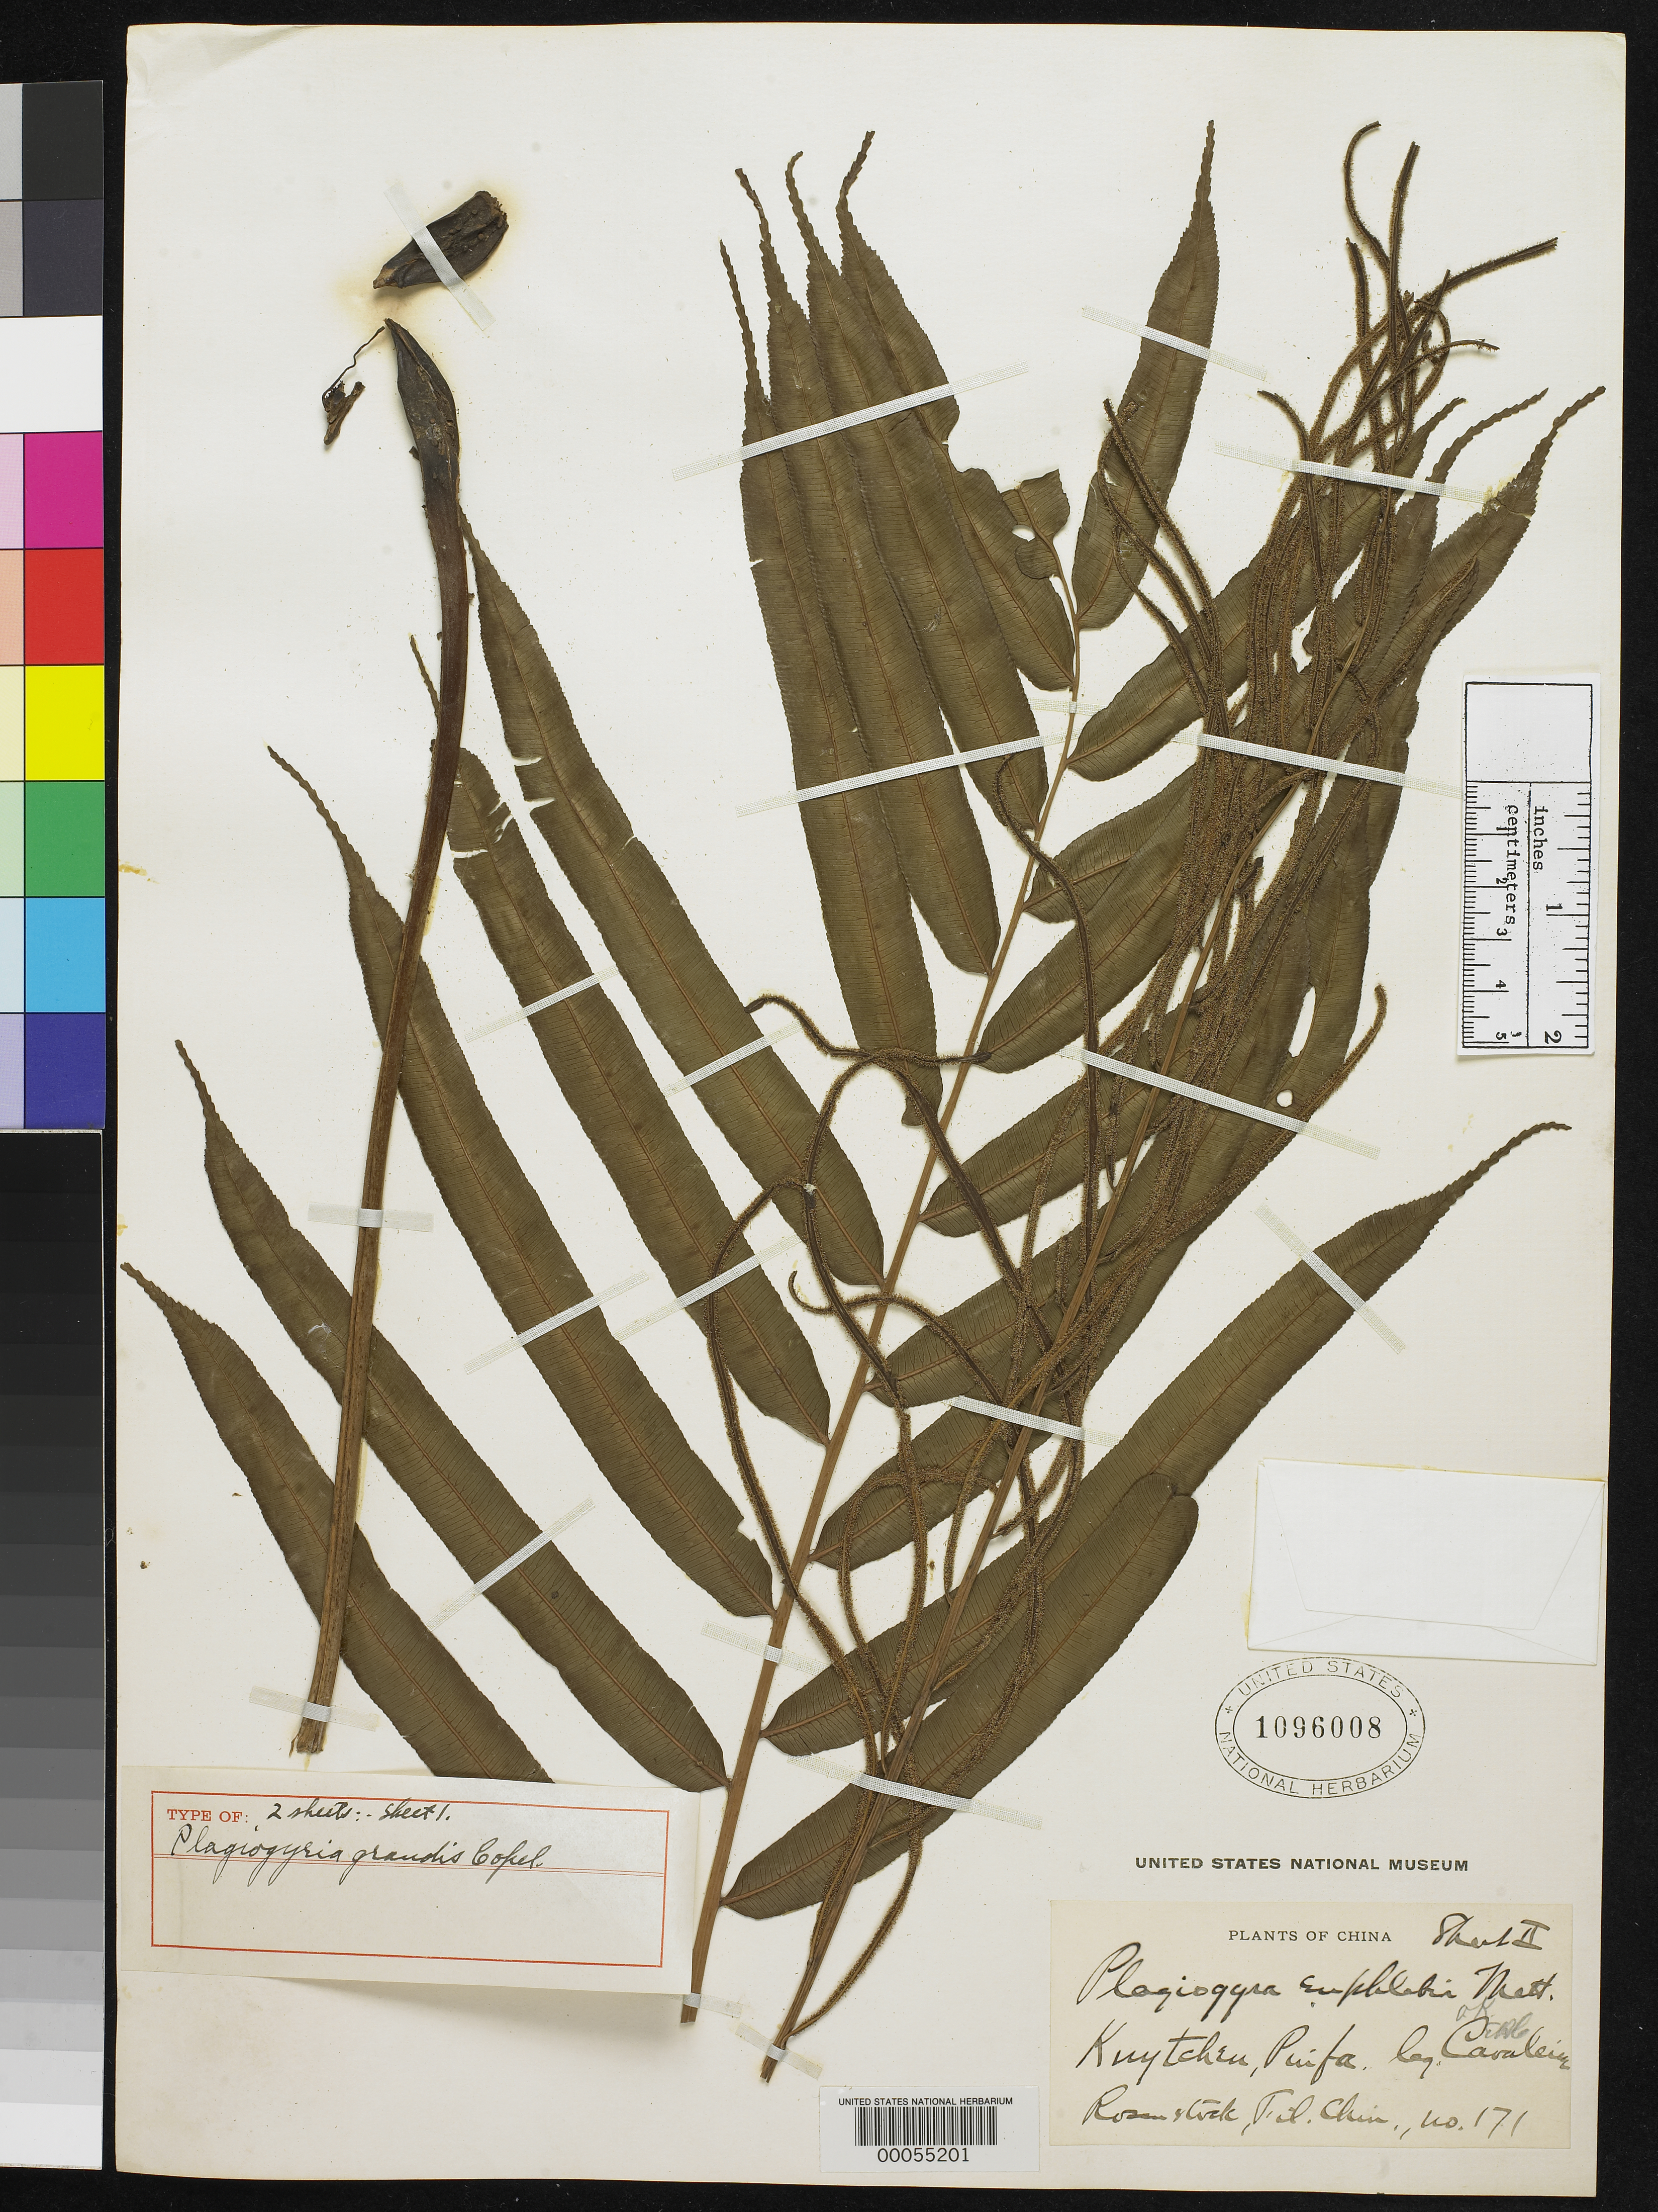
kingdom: Plantae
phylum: Tracheophyta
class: Polypodiopsida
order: Cyatheales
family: Plagiogyriaceae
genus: Plagiogyria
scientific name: Plagiogyria grandis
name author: Copel.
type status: Holotype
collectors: J. Cavalerie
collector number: Rosenstock Exs. 171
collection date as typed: Oct 1912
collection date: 1912-10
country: China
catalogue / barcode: US 1096008